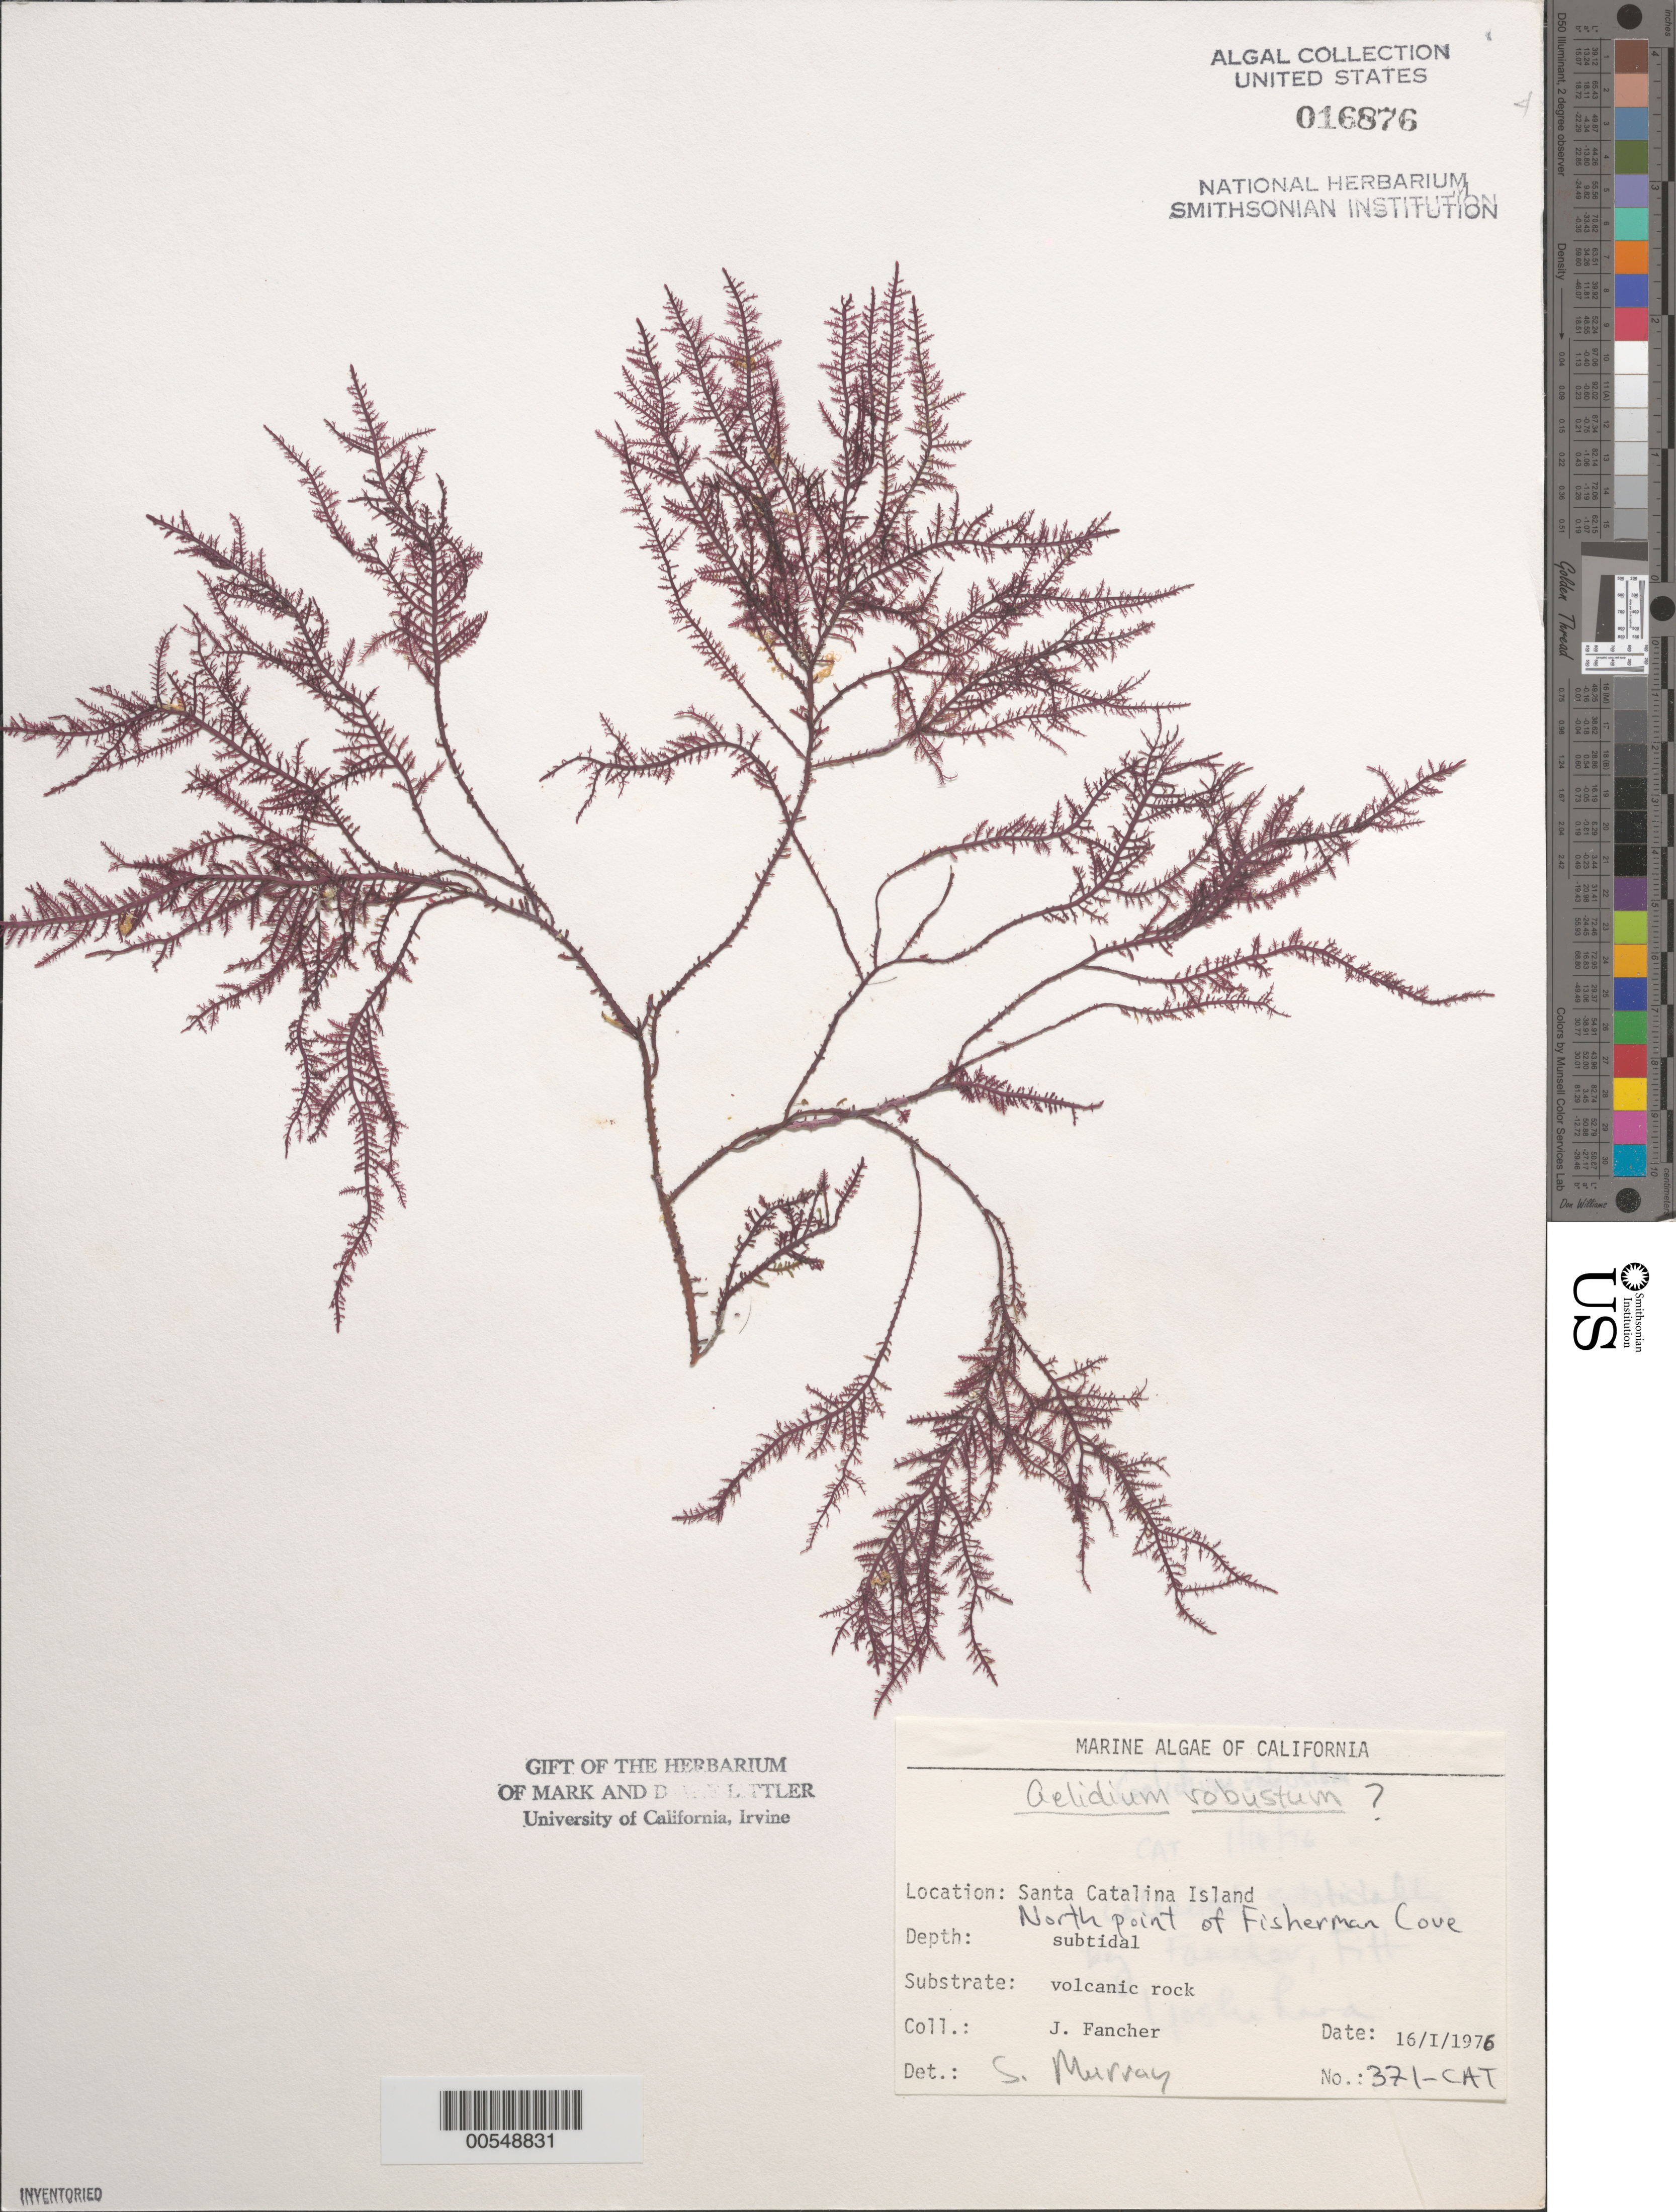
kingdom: Plantae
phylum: Rhodophyta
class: Florideophyceae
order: Gelidiales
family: Gelidiaceae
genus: Gelidium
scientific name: Gelidium robustum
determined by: Murray, S. N.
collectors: J. Fancher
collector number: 371-cat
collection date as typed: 16 Jan 1976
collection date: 1976-01-16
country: United States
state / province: California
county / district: Los Angeles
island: Santa Catalina Island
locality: Fishermen Cove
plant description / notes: BLM-SOCALBIGHT Rocky Intertidal Survey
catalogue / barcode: US 16876